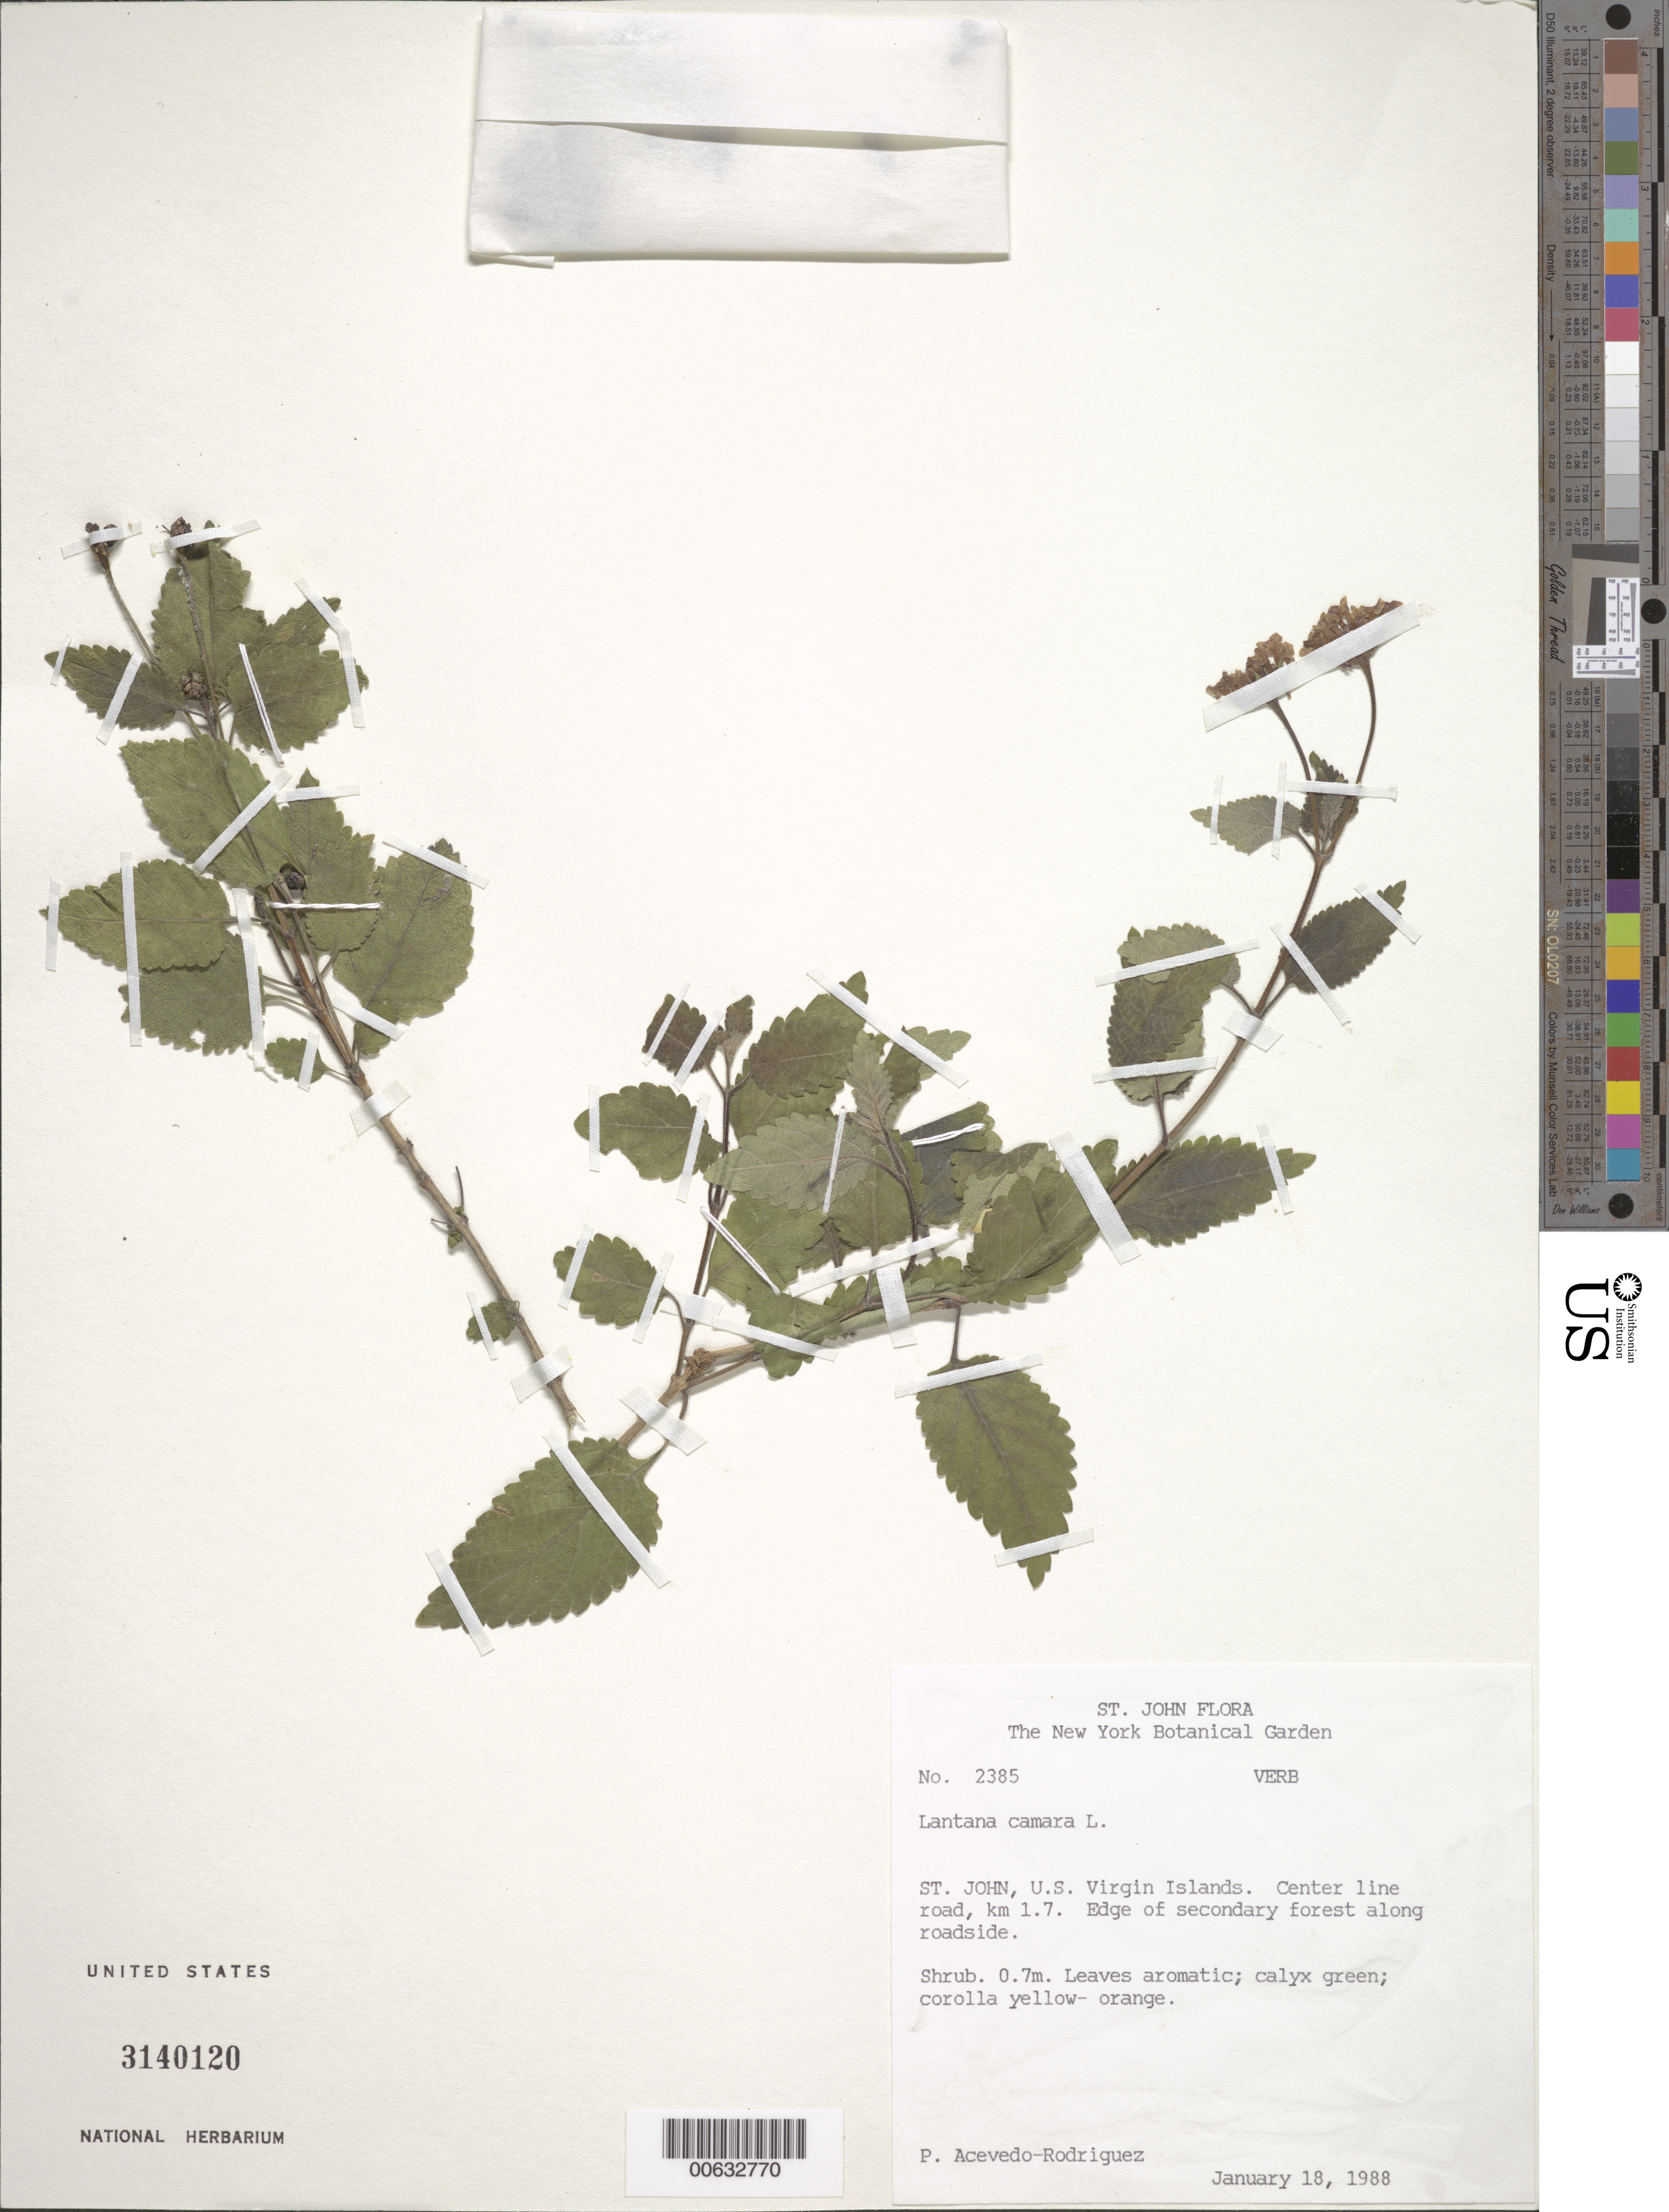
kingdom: Plantae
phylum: Tracheophyta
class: Magnoliopsida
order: Lamiales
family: Verbenaceae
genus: Lantana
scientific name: Lantana camara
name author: L.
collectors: P. Acevedo-Rodr.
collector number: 2385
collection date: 1988-01-18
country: U.S. Virgin Islands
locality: St. John. Center line road, km 1.7.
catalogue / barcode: US 3140120